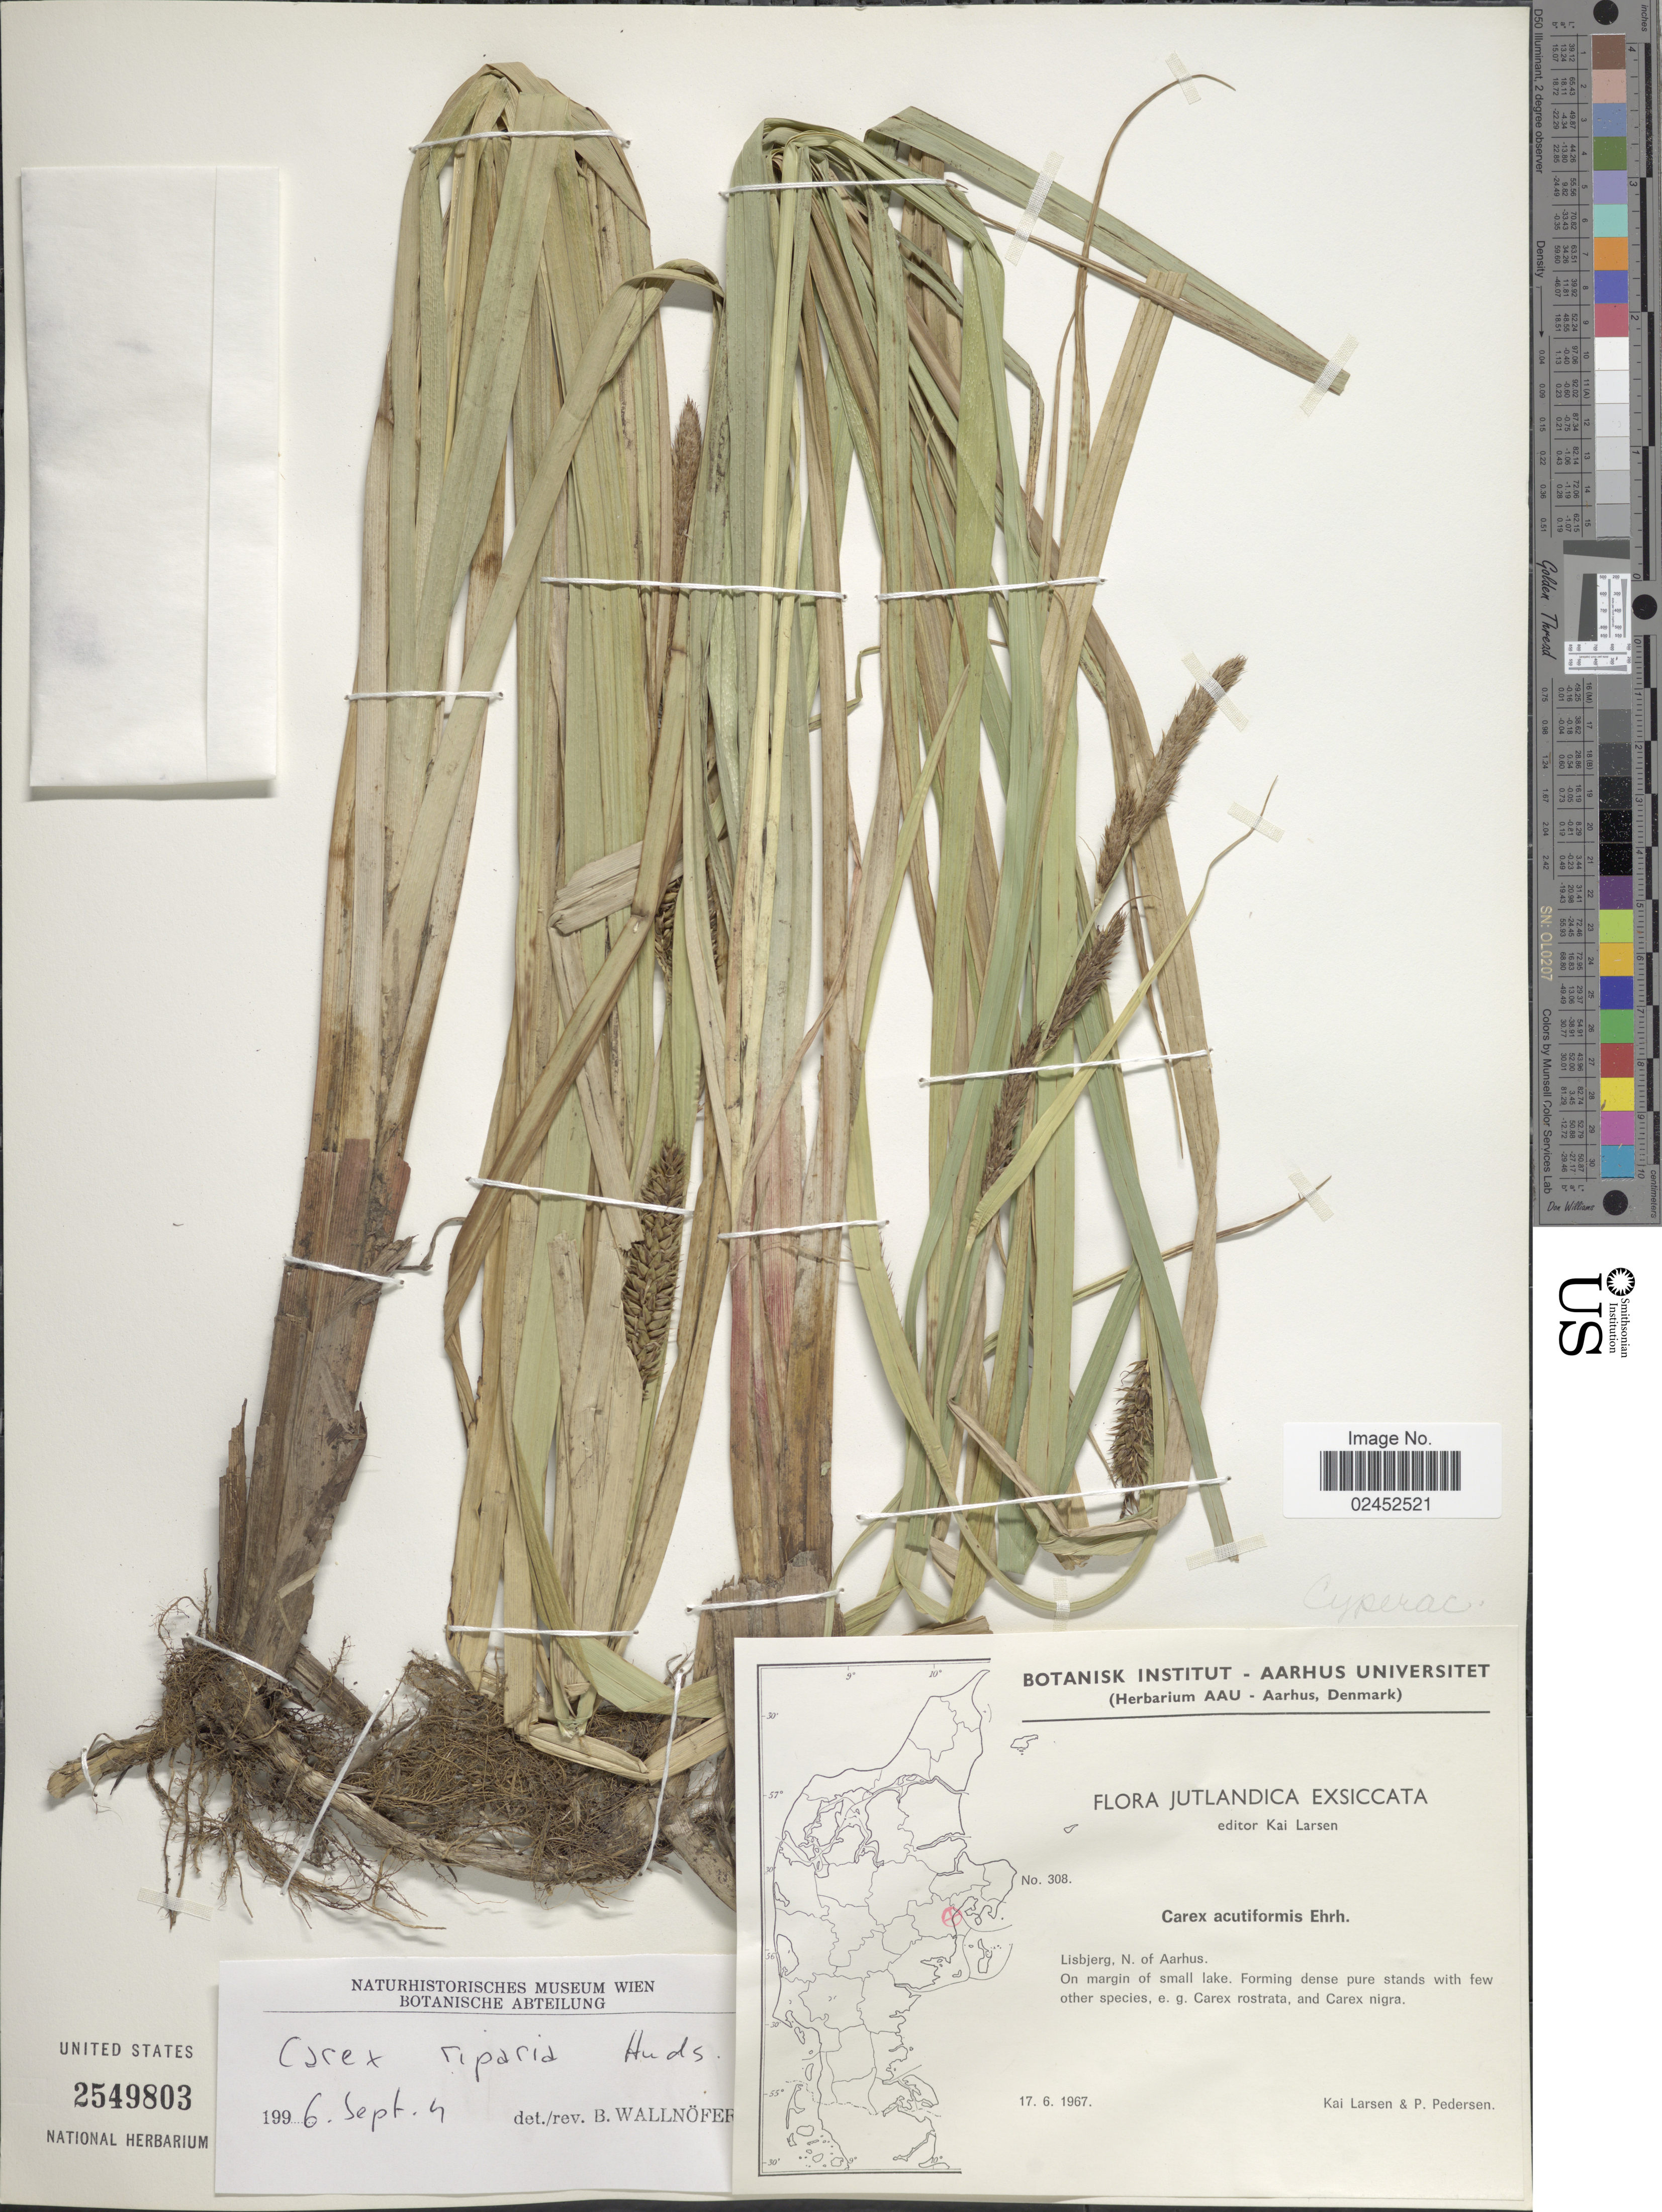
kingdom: Plantae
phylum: Tracheophyta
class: Liliopsida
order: Poales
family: Cyperaceae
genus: Carex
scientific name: Carex riparia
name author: Curtis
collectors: K. Larsen & P. Pedersen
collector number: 308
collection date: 1967-06-17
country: Denmark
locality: Jutlandica, Lisjberg, N. of Aarhus, on margin of small lake.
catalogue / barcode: US 2549803